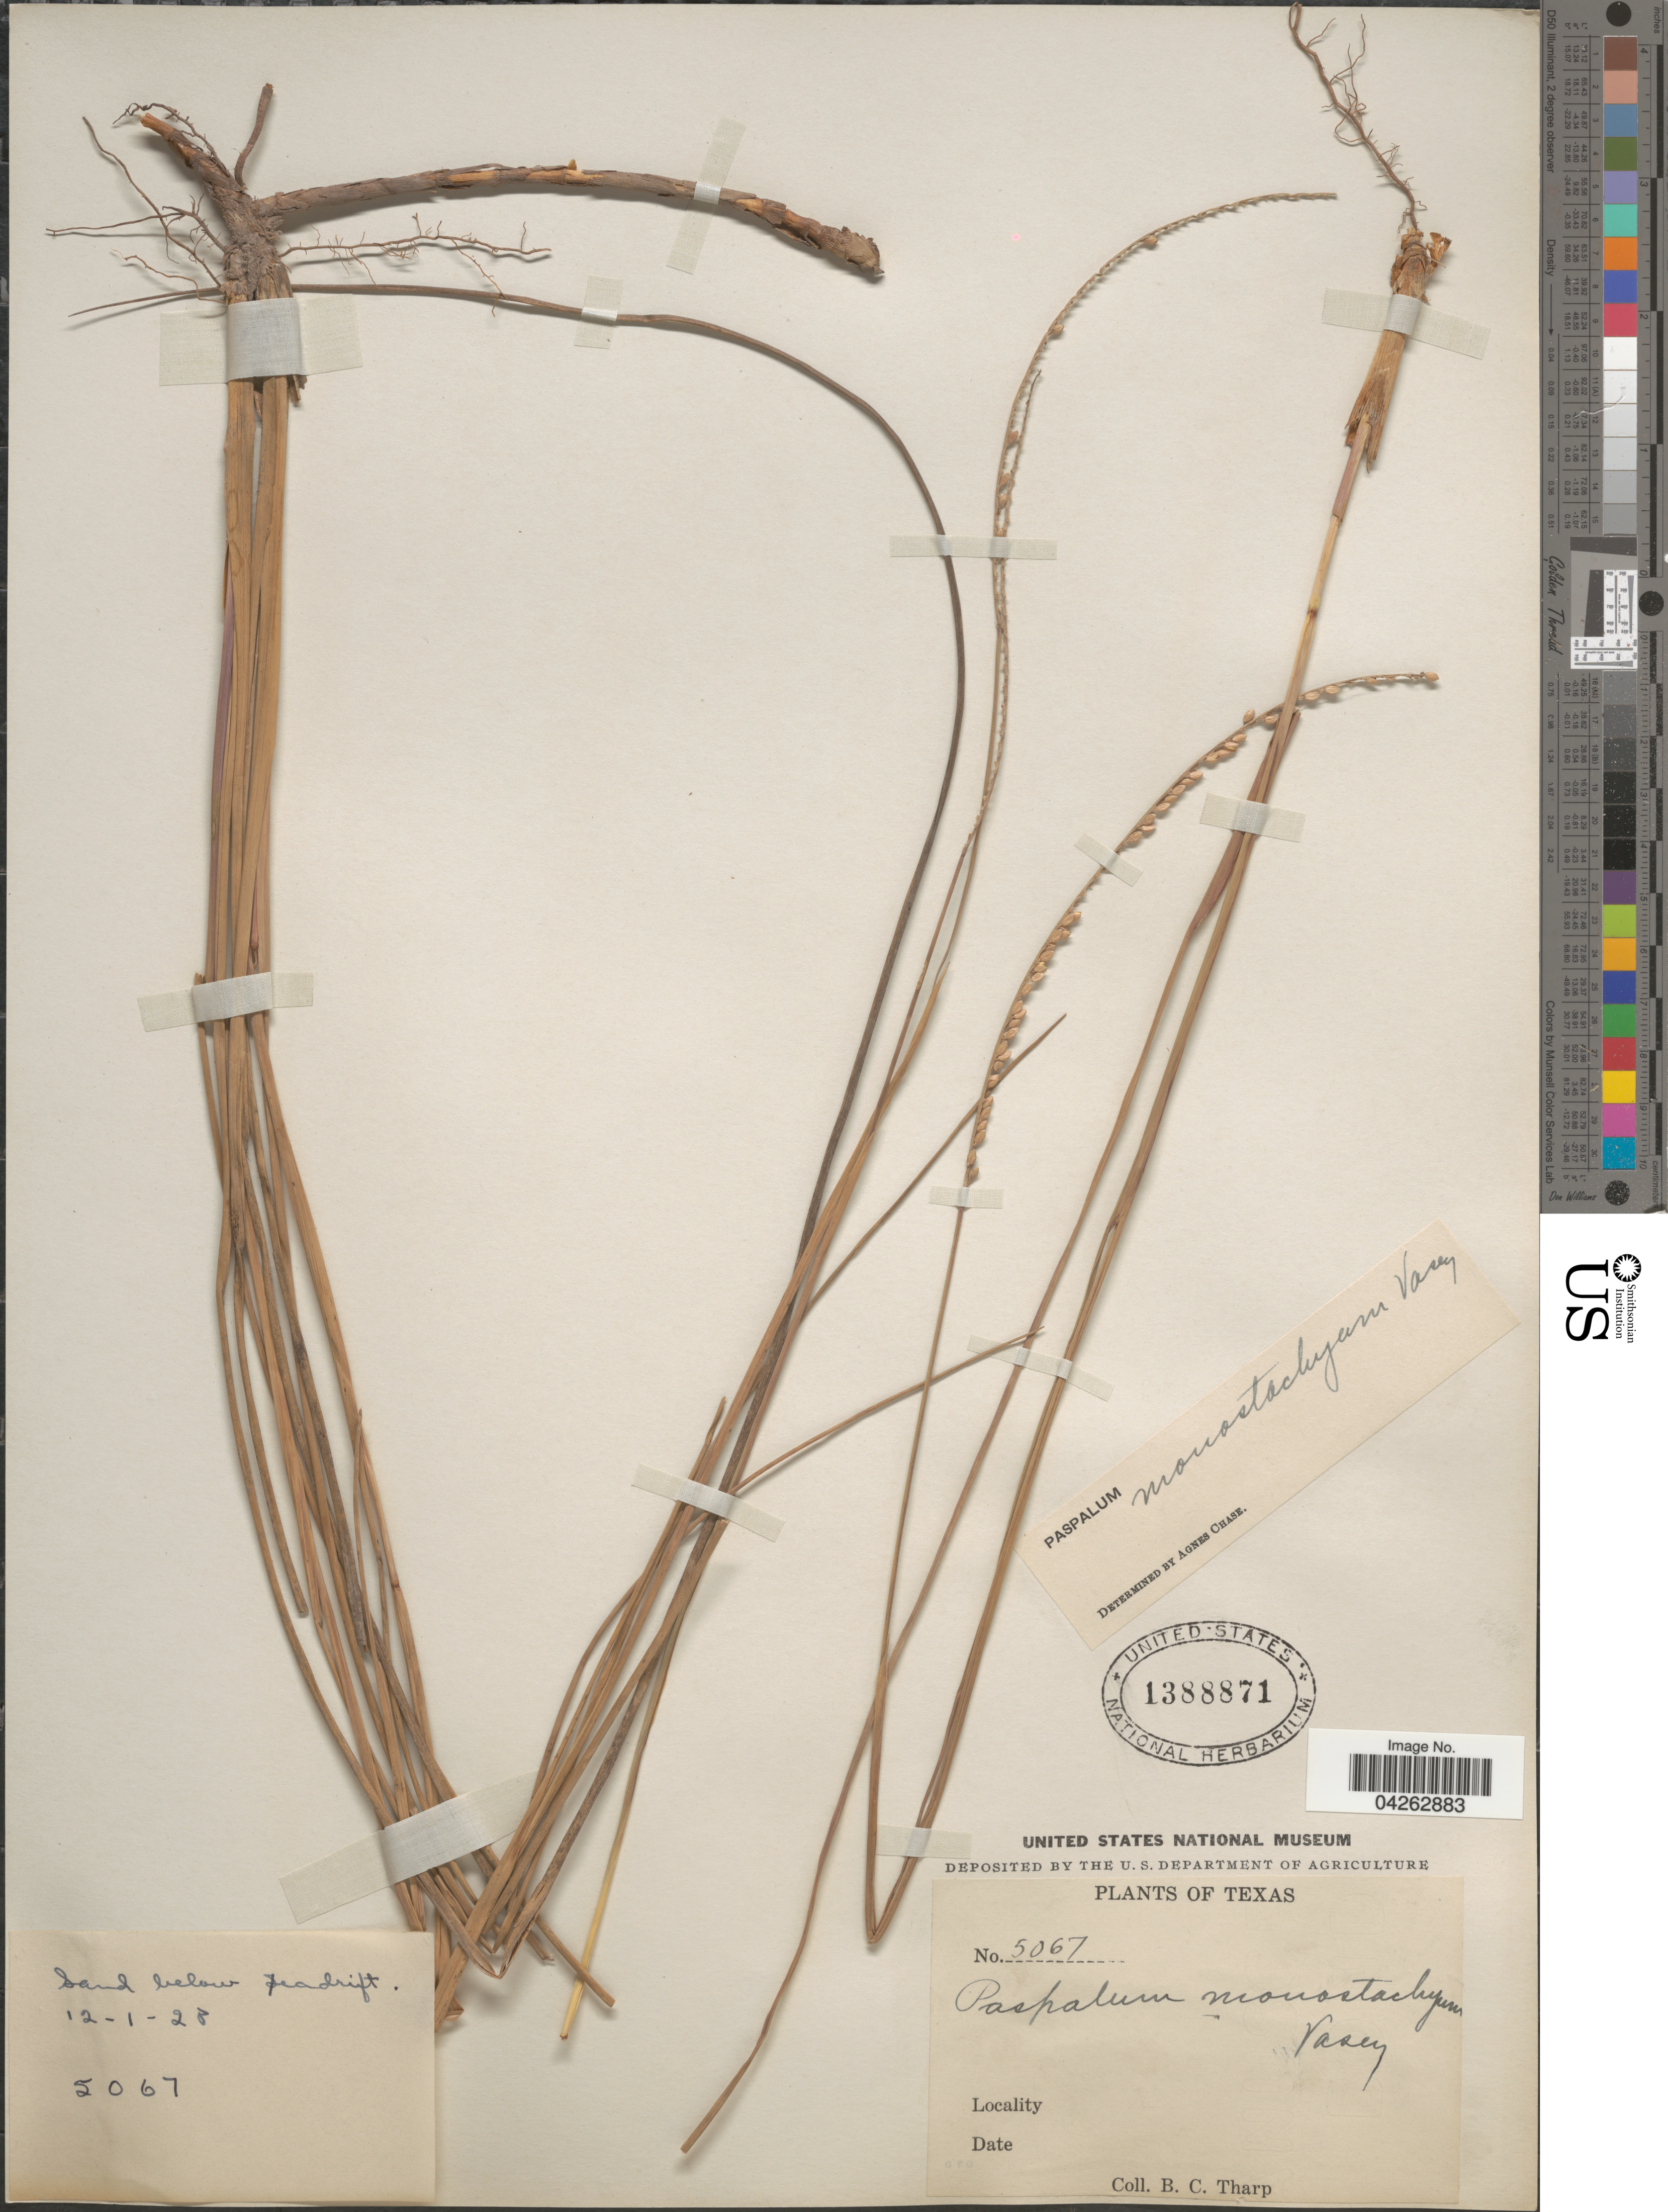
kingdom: Plantae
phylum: Tracheophyta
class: Liliopsida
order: Poales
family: Poaceae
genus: Paspalum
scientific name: Paspalum monostachyum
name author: Vasey ex Chapm.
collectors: B. C. Tharp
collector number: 5067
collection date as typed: Transcribed d/m/y: 1/12/28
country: United States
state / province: Texas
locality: Sand below Seadrift.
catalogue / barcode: US 1388871